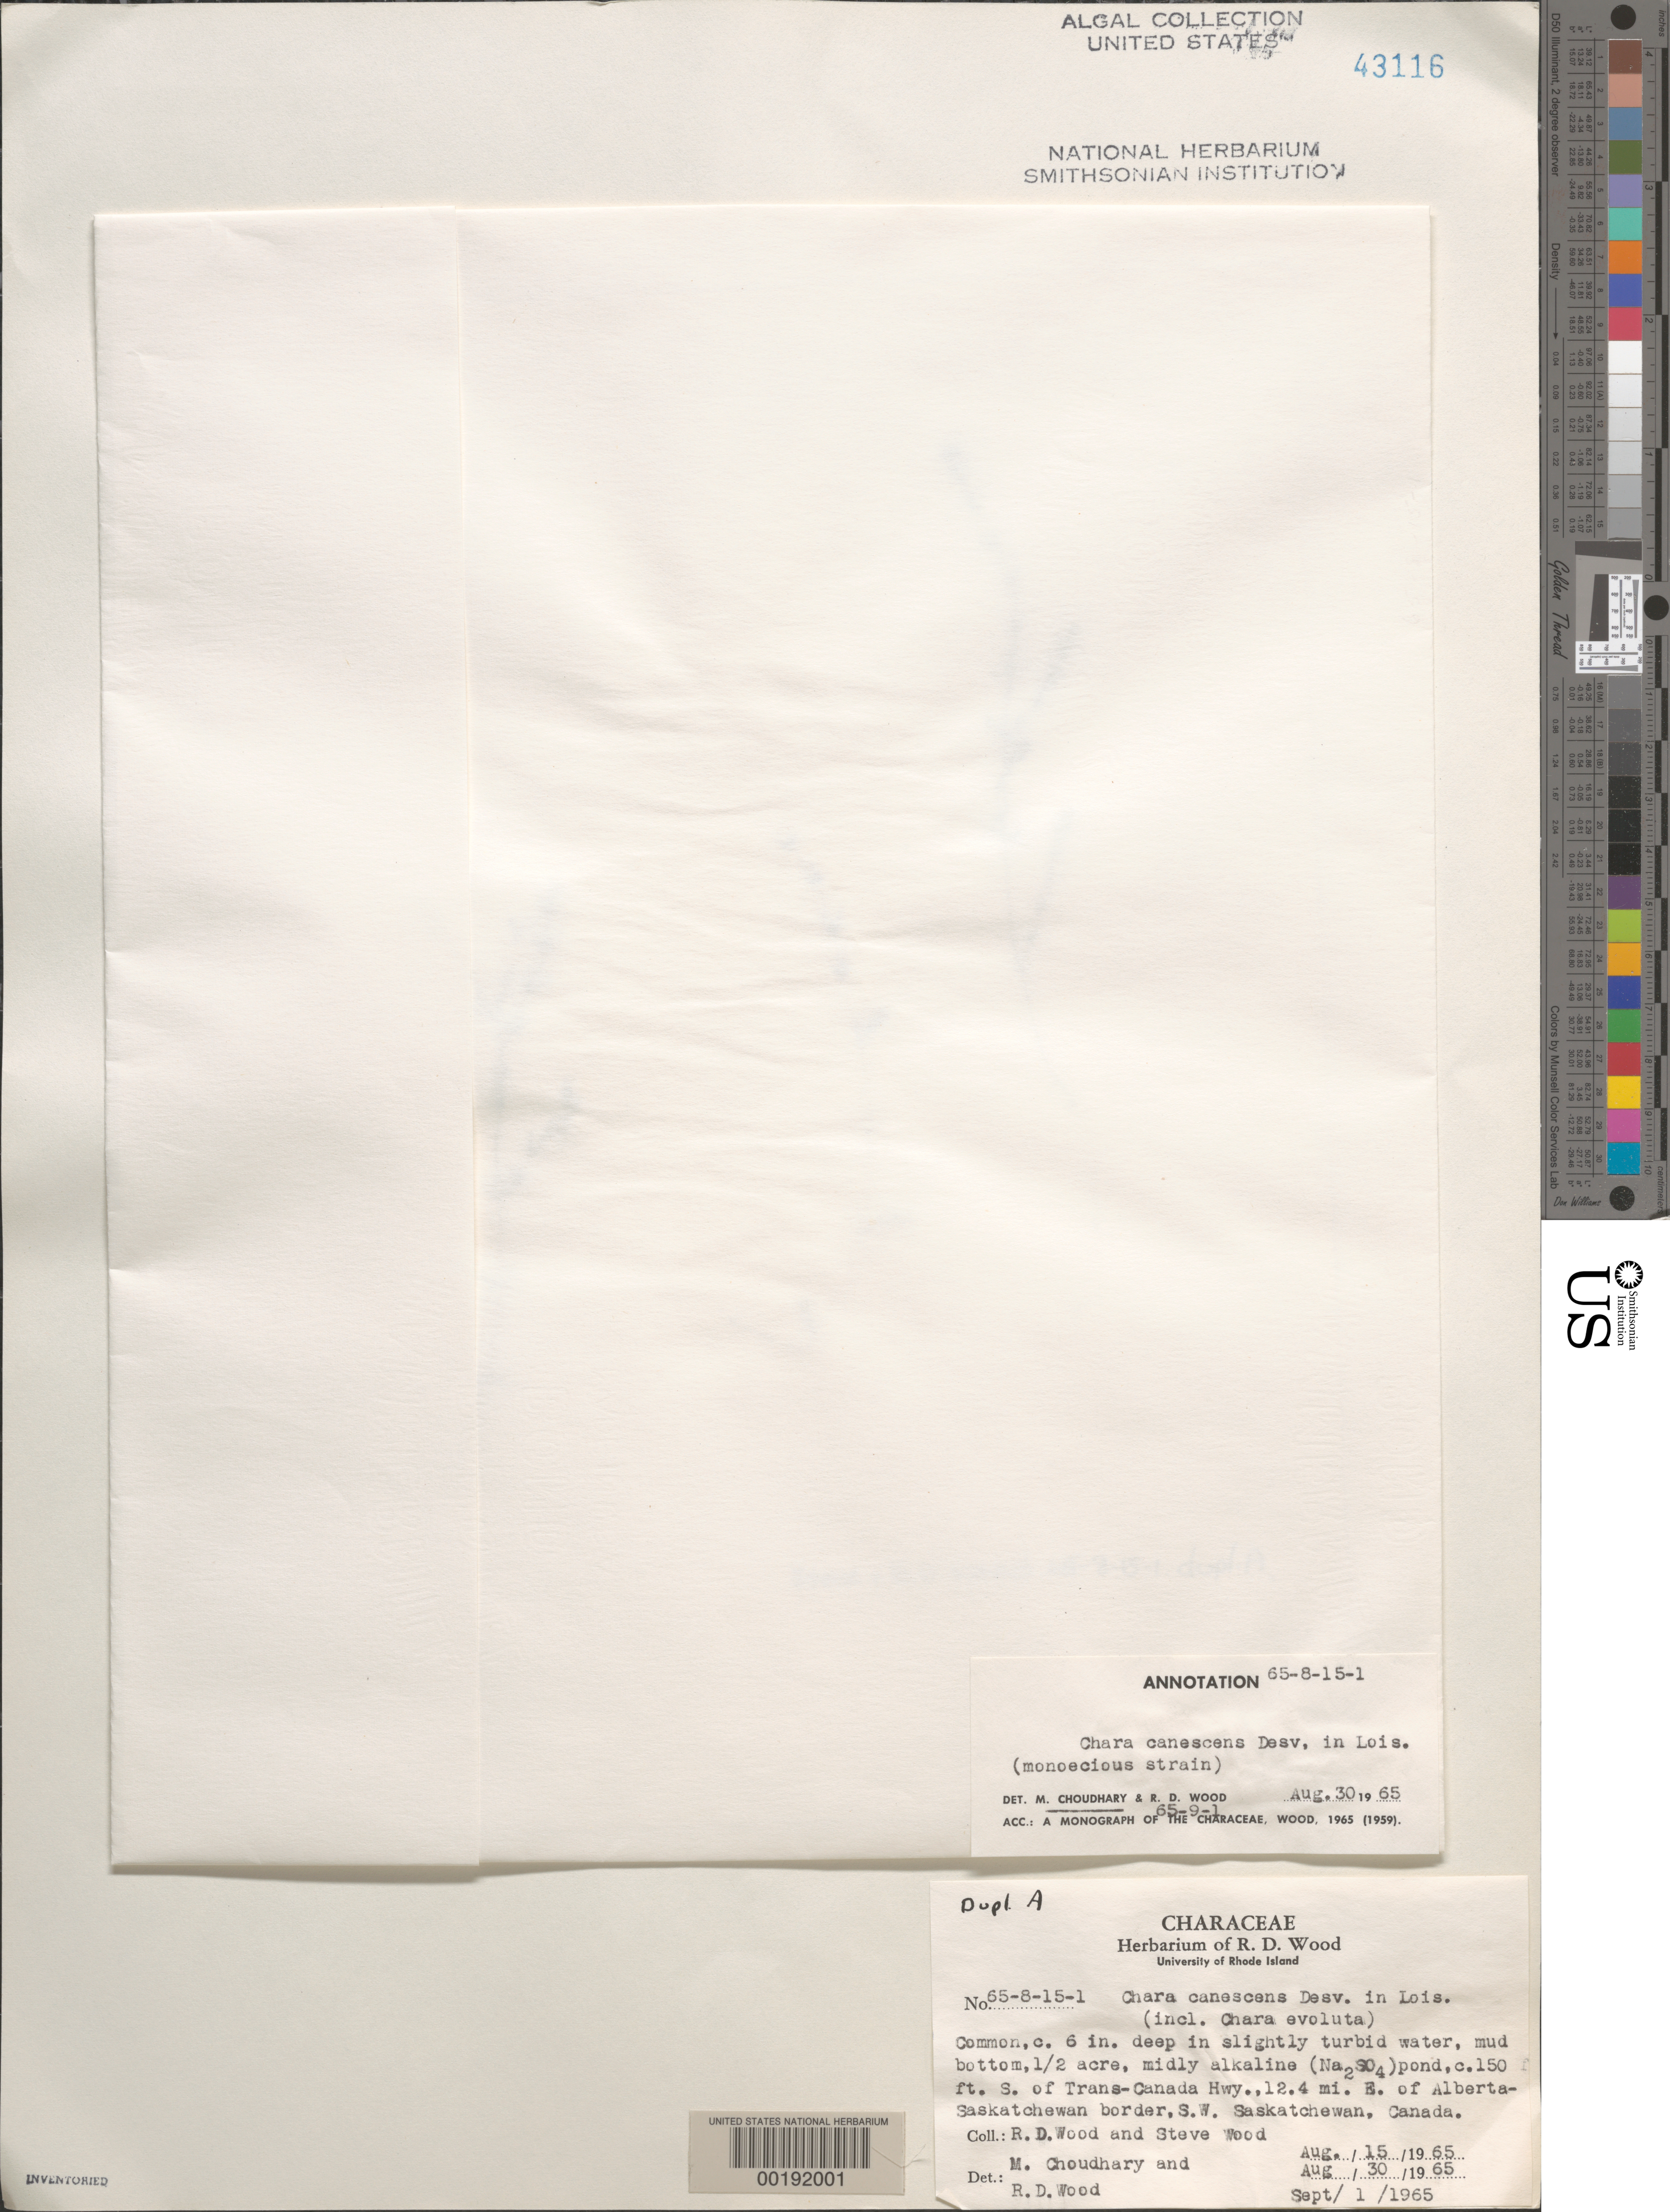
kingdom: Plantae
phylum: Charophyta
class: Charophyceae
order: Charales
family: Characeae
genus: Chara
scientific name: Chara canescens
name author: Loisel.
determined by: Wood, R. D.; Choudhary, M. C.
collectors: R. Wood & S. Wood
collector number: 65-8-15-1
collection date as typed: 15 Aug 1965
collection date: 1965-08-15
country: Canada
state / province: Saskatchewan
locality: Pond off Trans-Canada Highway, 12.4 miles east of Alberta-Saskatchewan border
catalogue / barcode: US 43116